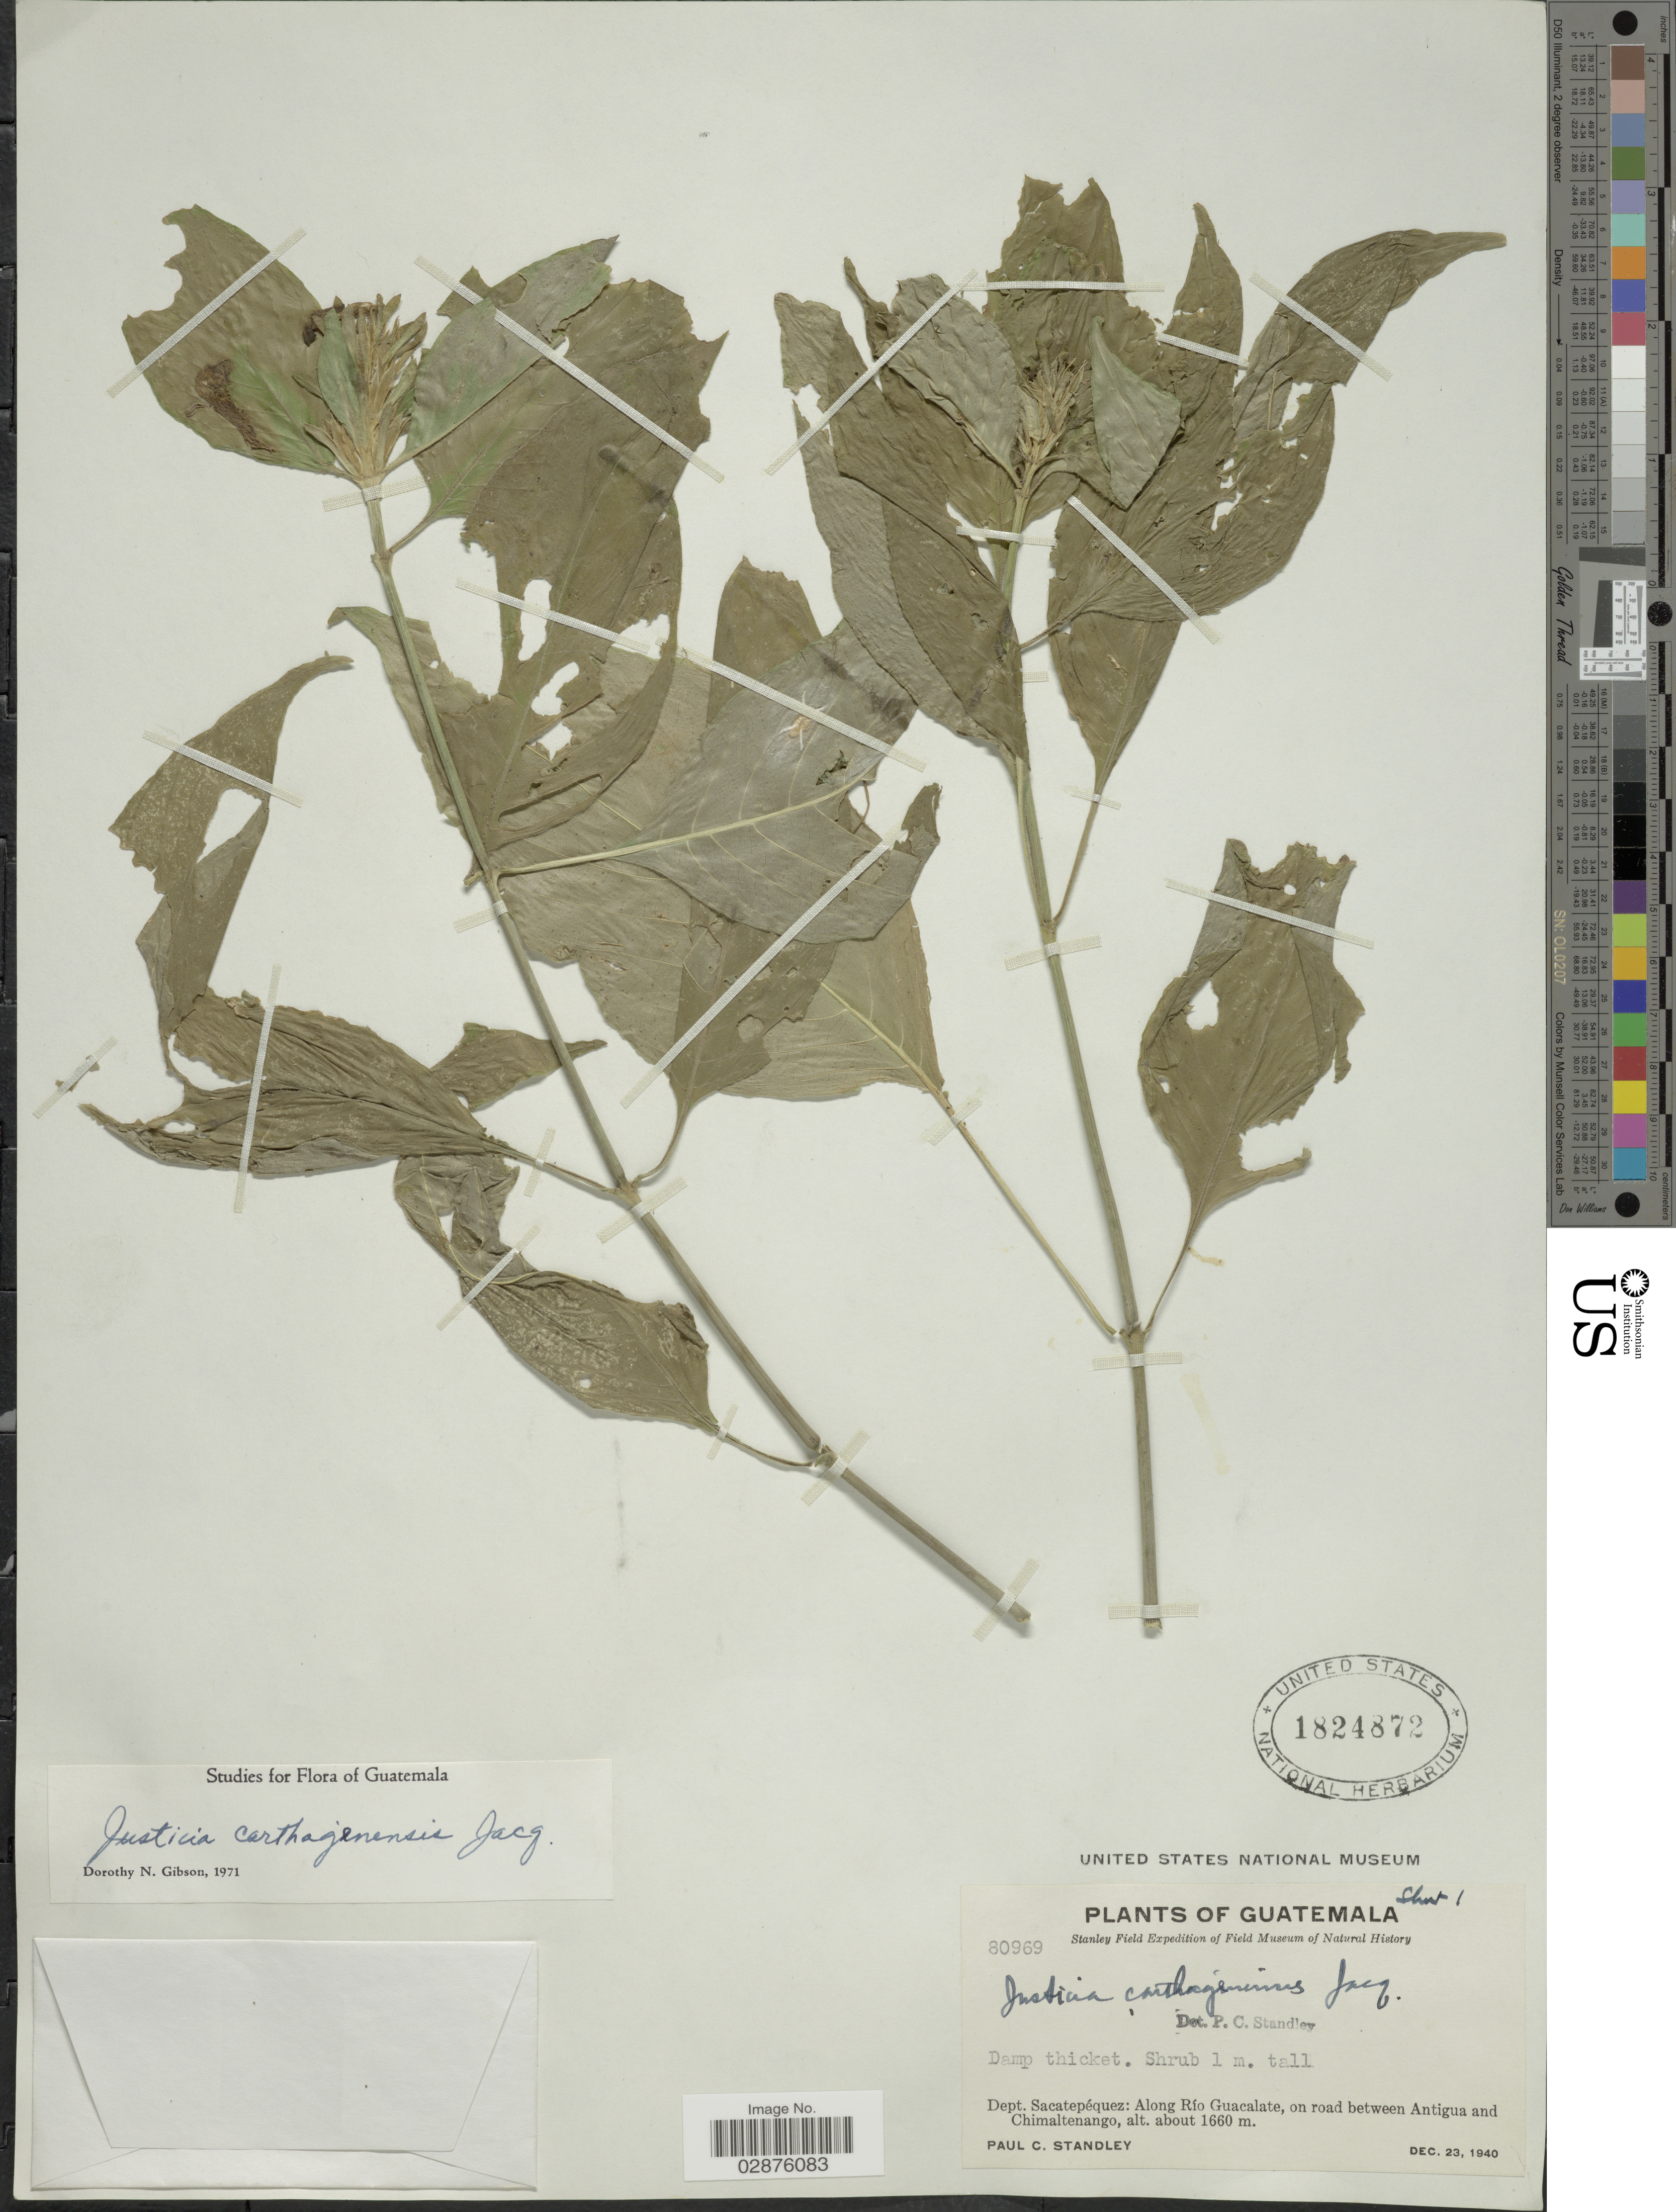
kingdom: Plantae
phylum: Tracheophyta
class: Magnoliopsida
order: Lamiales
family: Acanthaceae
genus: Justicia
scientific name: Justicia carthaginensis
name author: Jacq.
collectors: P. C. Standley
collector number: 80969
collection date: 1940-12-23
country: Guatemala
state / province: Sacatepéquez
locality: Dept. Sacatepéquez: Along Río Guacalate, on road between Antigua and Chimaltenango.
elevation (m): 1660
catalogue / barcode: US 1824872